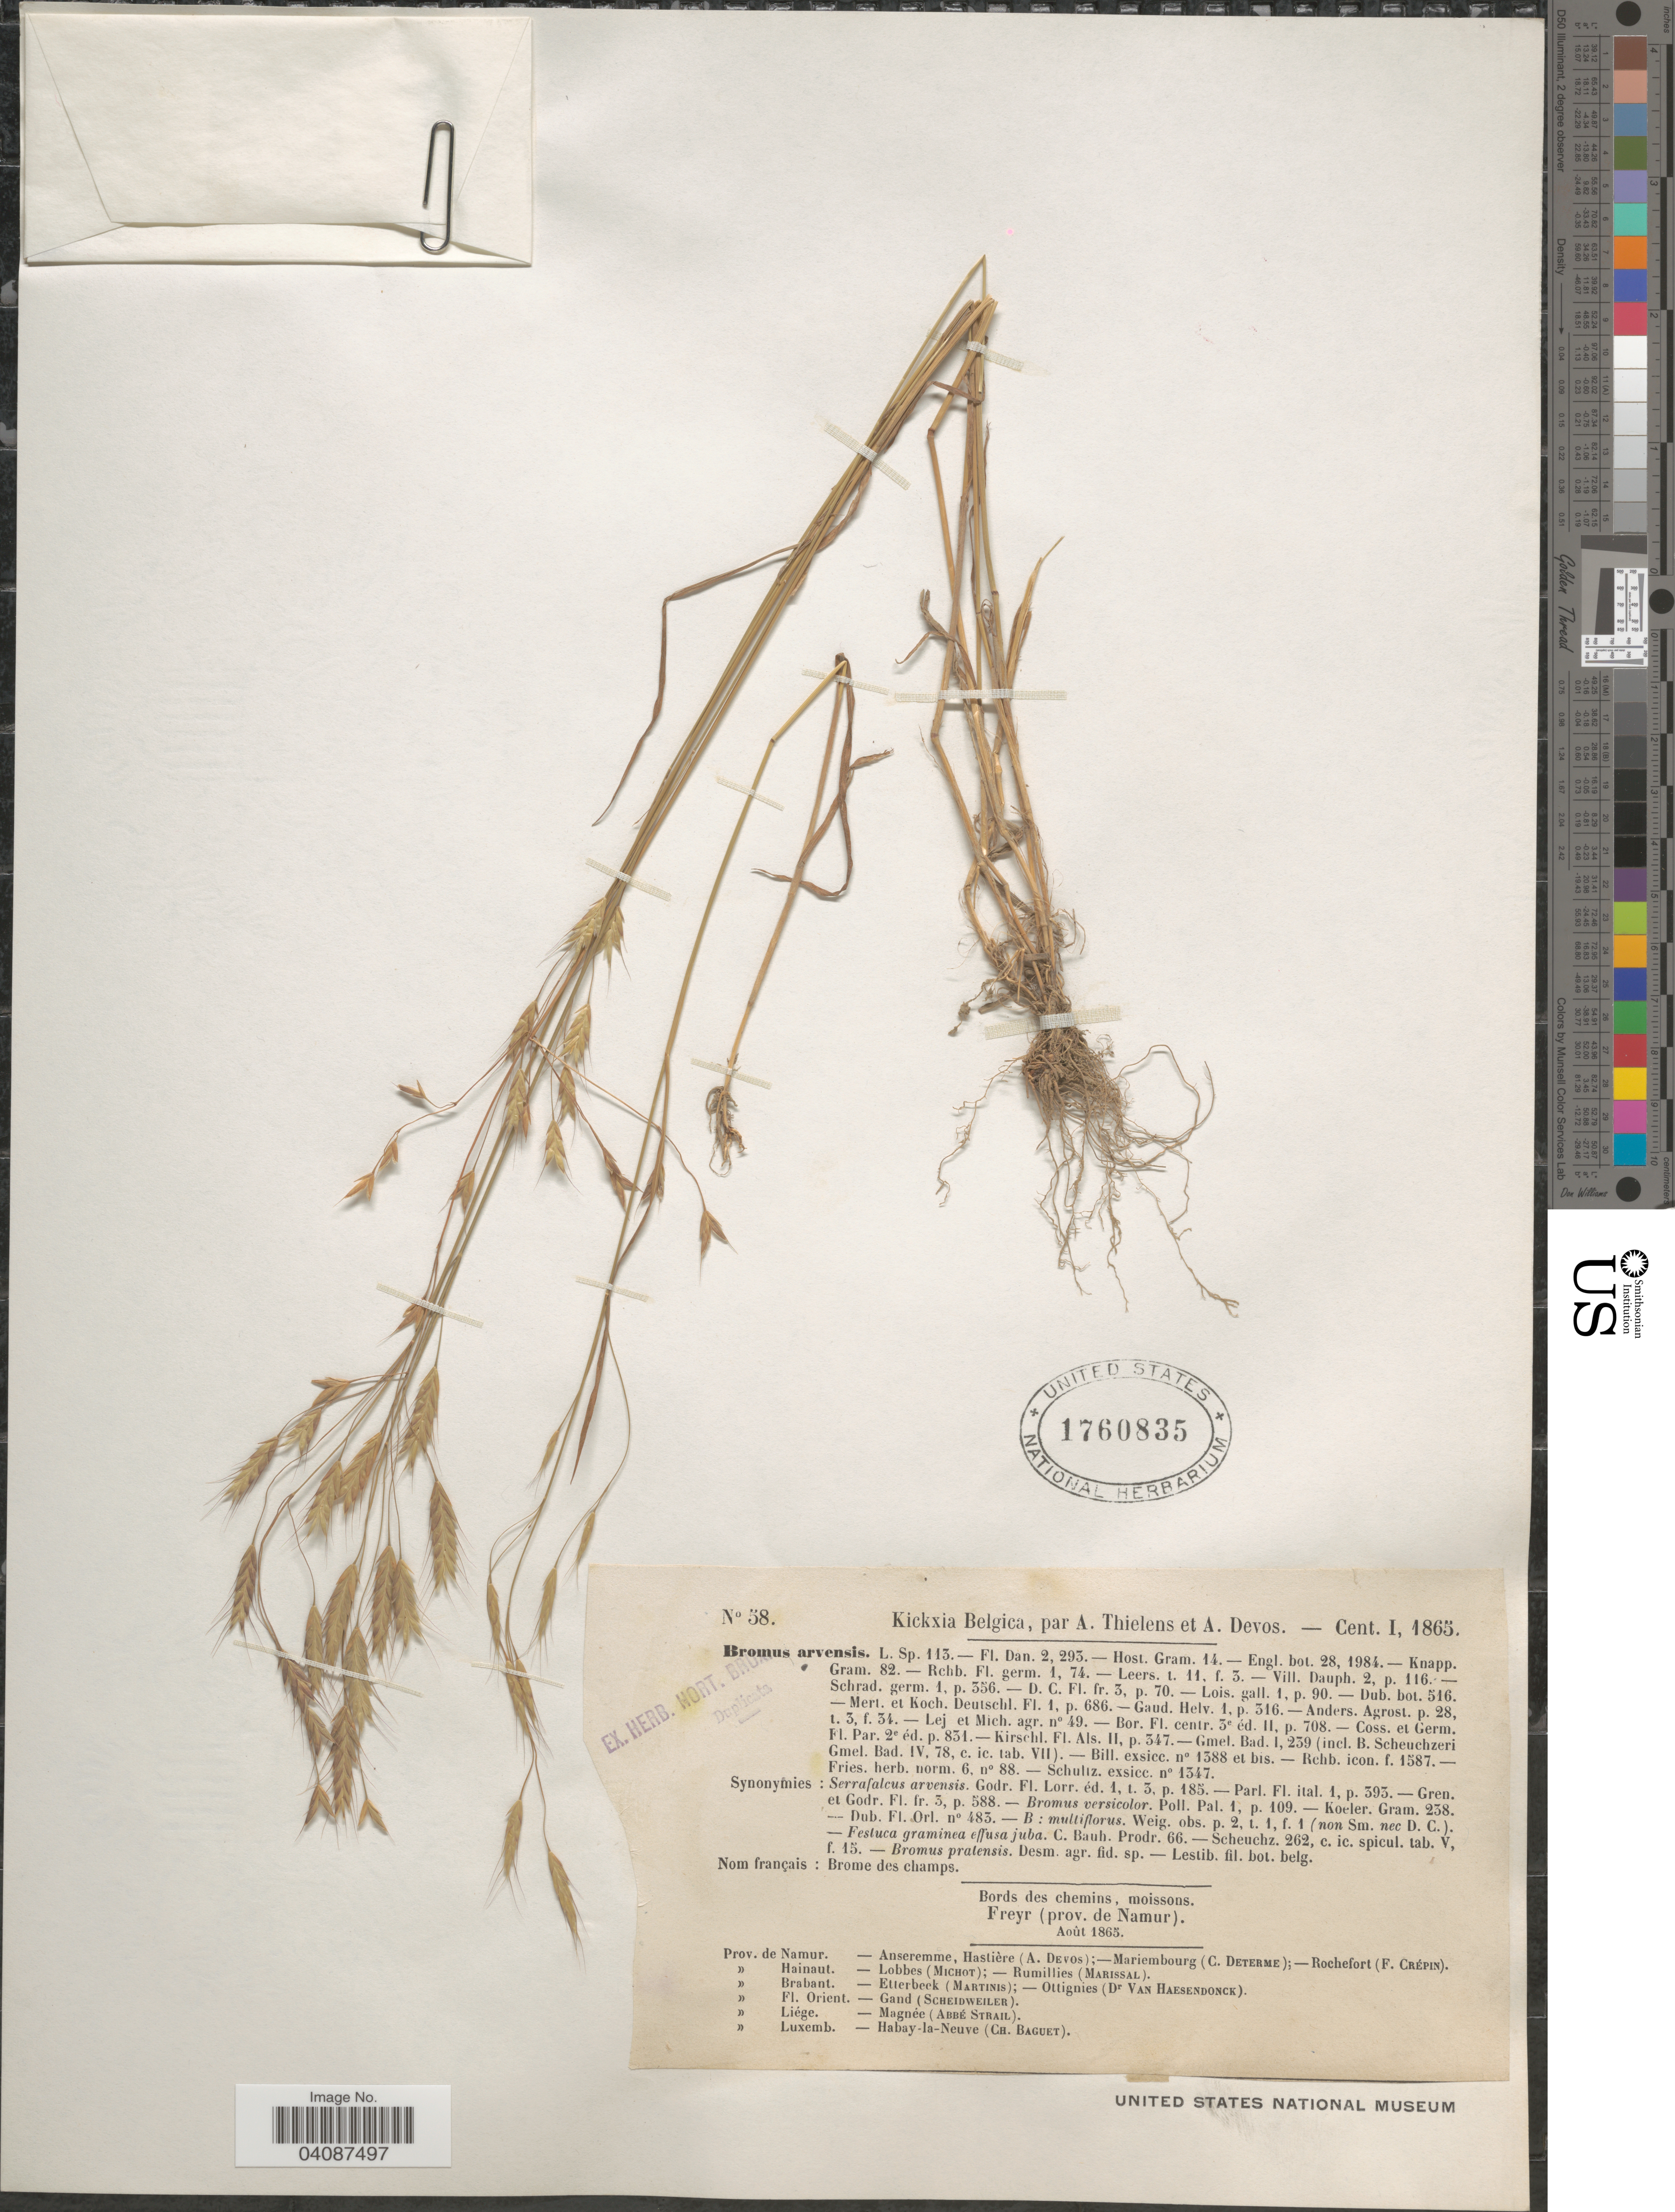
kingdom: Plantae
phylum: Tracheophyta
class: Liliopsida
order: Poales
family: Poaceae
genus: Bromus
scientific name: Bromus arvensis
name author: L.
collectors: A. deVos, C. Determe & F. Crépin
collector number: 58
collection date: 1865-08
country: Belgium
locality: Bords des chemins, moissons. Freyr (prov. de Namur). Anseremme, Hastière; Mariembourg; Rochefort.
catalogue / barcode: US 1760835